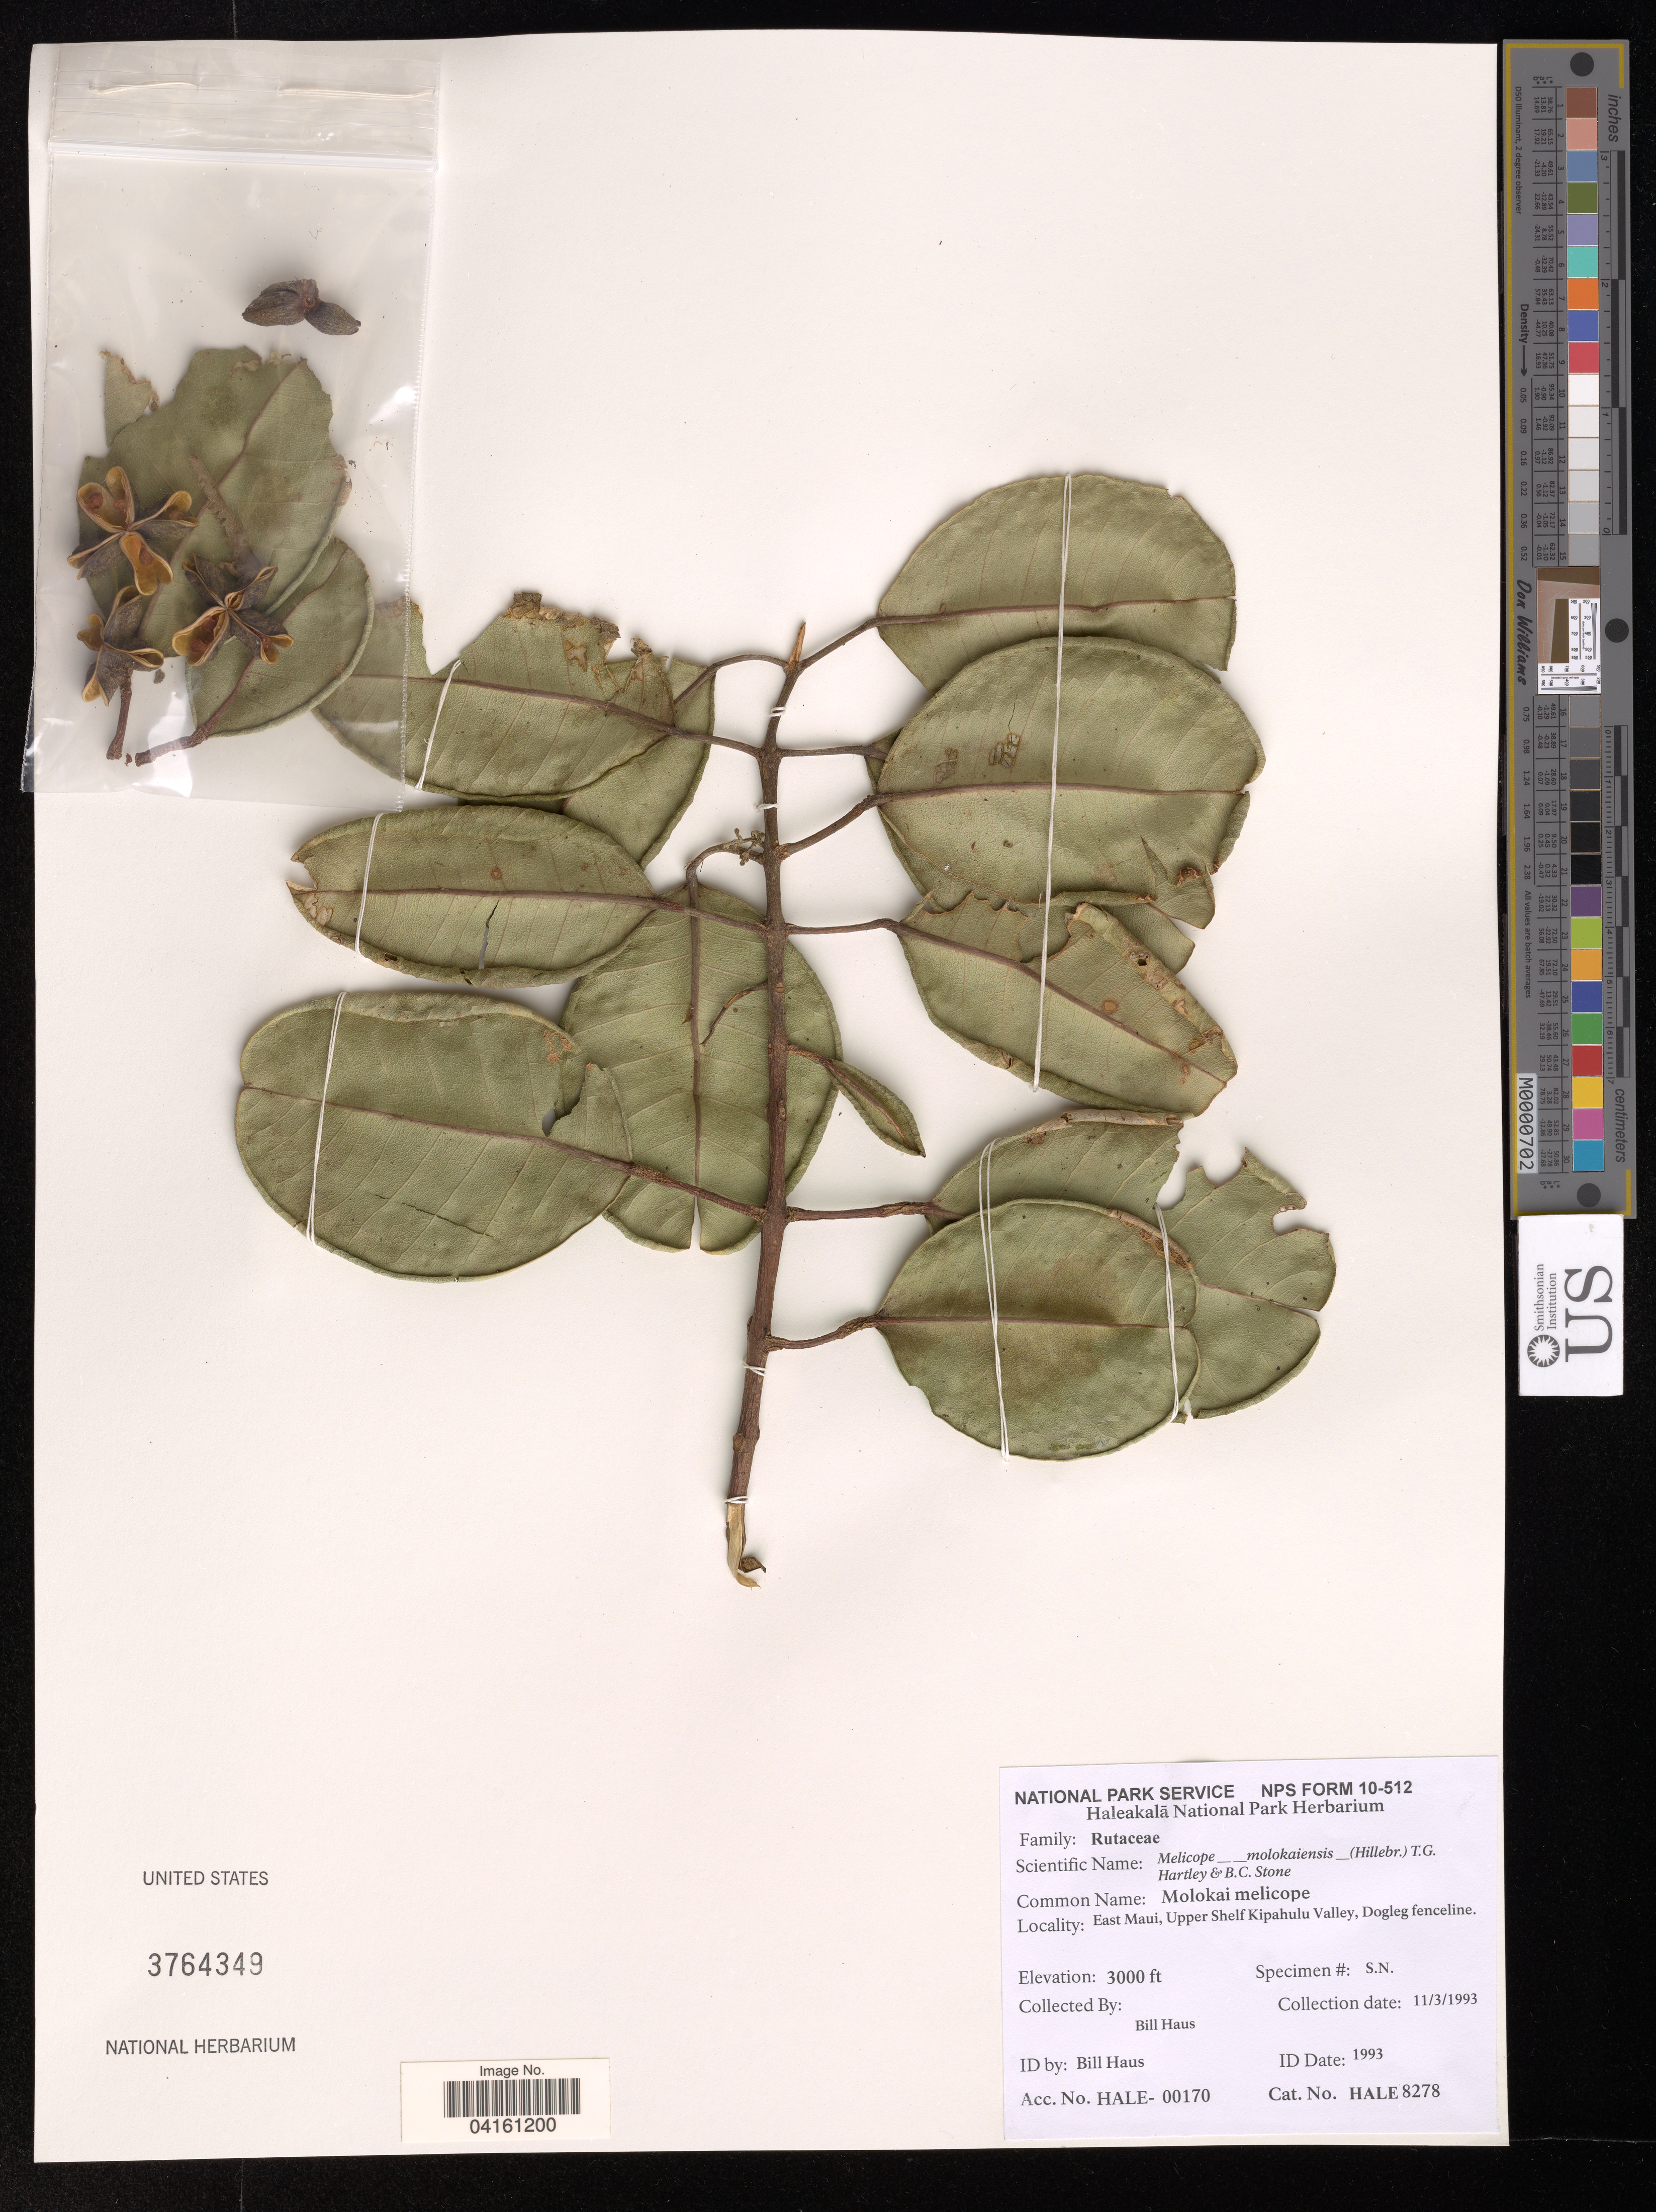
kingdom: Plantae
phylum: Tracheophyta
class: Magnoliopsida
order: Sapindales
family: Rutaceae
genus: Melicope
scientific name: Melicope molokaiensis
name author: (Hillebr.) T.G. Hartley & B.C. Stone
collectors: B. Haus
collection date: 1993-11-03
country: United States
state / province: Hawaii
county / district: Maui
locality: East Maui, Upper Shelf Kipahulu Valley, Dogleg fenceline.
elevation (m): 914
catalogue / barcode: US 3764349